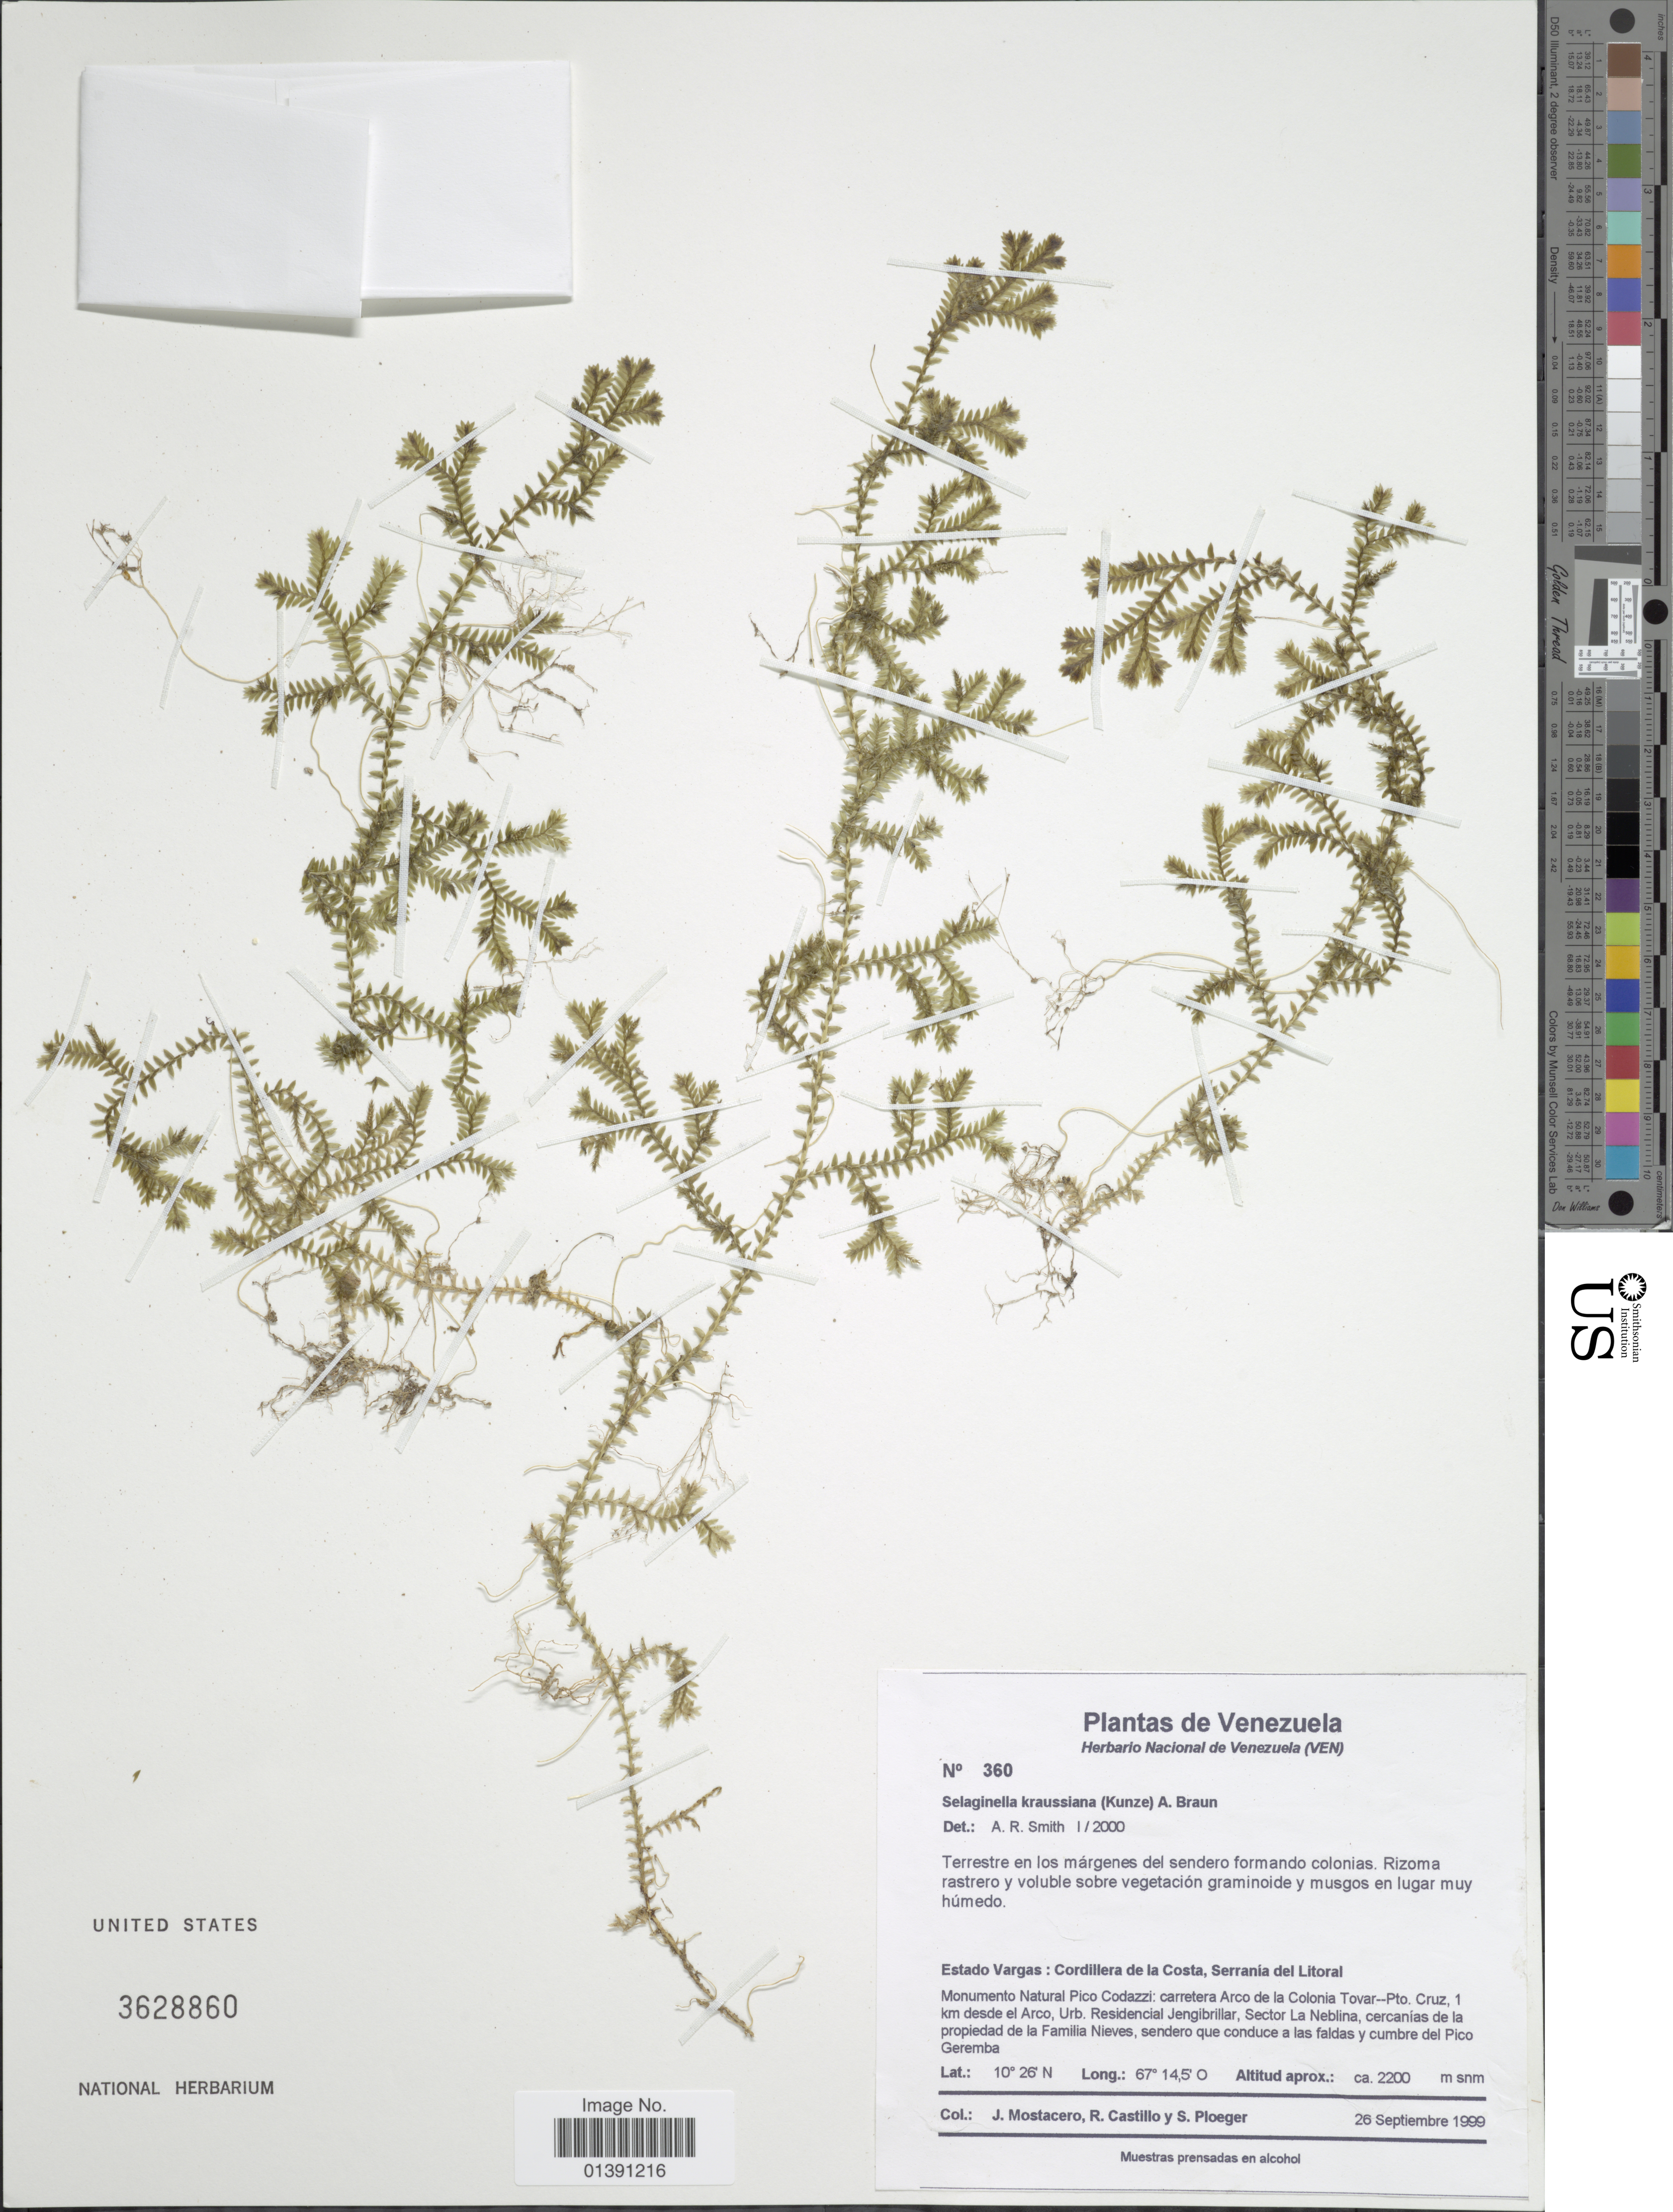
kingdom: Plantae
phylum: Tracheophyta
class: Lycopodiopsida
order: Selaginellales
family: Selaginellaceae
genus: Selaginella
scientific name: Selaginella kraussiana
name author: (Kunze) A. Braun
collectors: J. Mostacero, R. Castillo & S. Ploeger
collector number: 360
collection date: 1999-09-26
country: Venezuela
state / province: Vargas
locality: Cordillera de la Costa,Serrania del Litoral, Monumento natural Pico Codazzi: carretera Arco de la Colonia Tovar--Pto Cruz, 1 km desde el Arco, Urb Residencial Jengibrillar,Sector La Neblina, cercanias de la propiedad de la Familia Nieves, sendero que conduce a las faldas y cumbre del Pico Geremba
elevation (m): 2200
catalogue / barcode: US 3628860